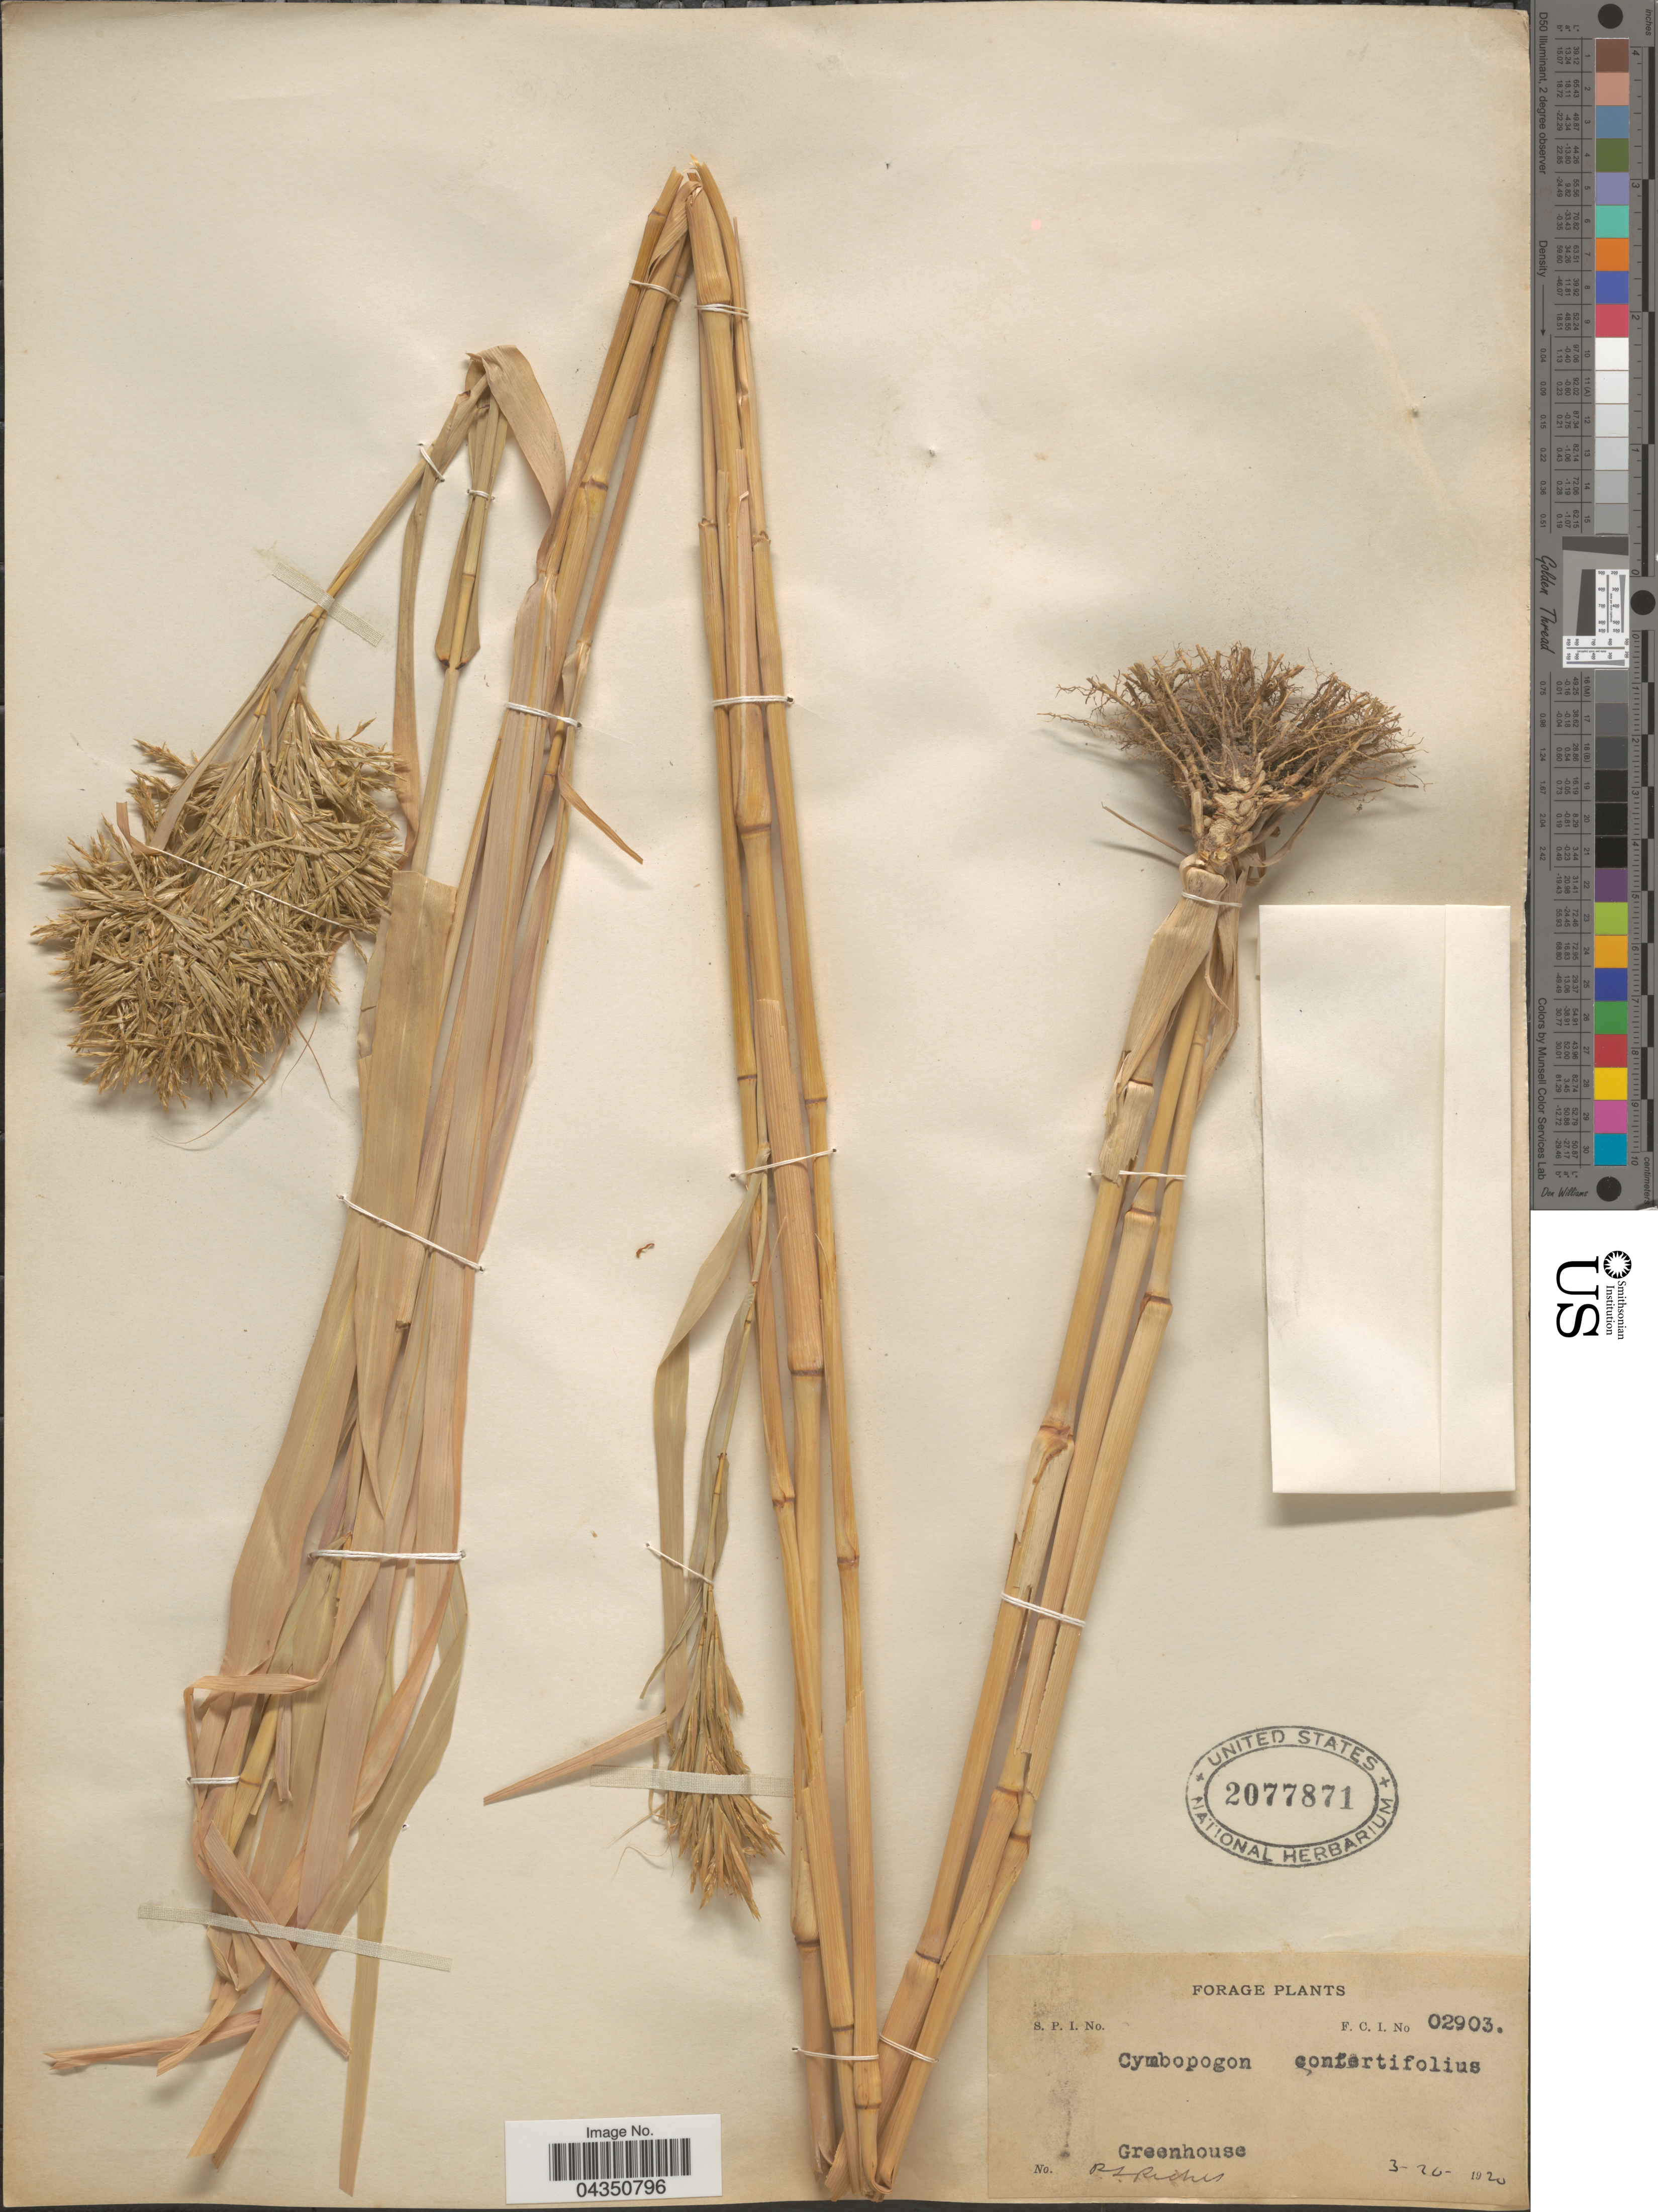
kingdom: Plantae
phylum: Tracheophyta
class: Liliopsida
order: Poales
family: Poaceae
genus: Cymbopogon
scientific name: Cymbopogon sp.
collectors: P. Ricker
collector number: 02903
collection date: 1920-03-20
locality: Greenhouse.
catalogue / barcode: US 2077871